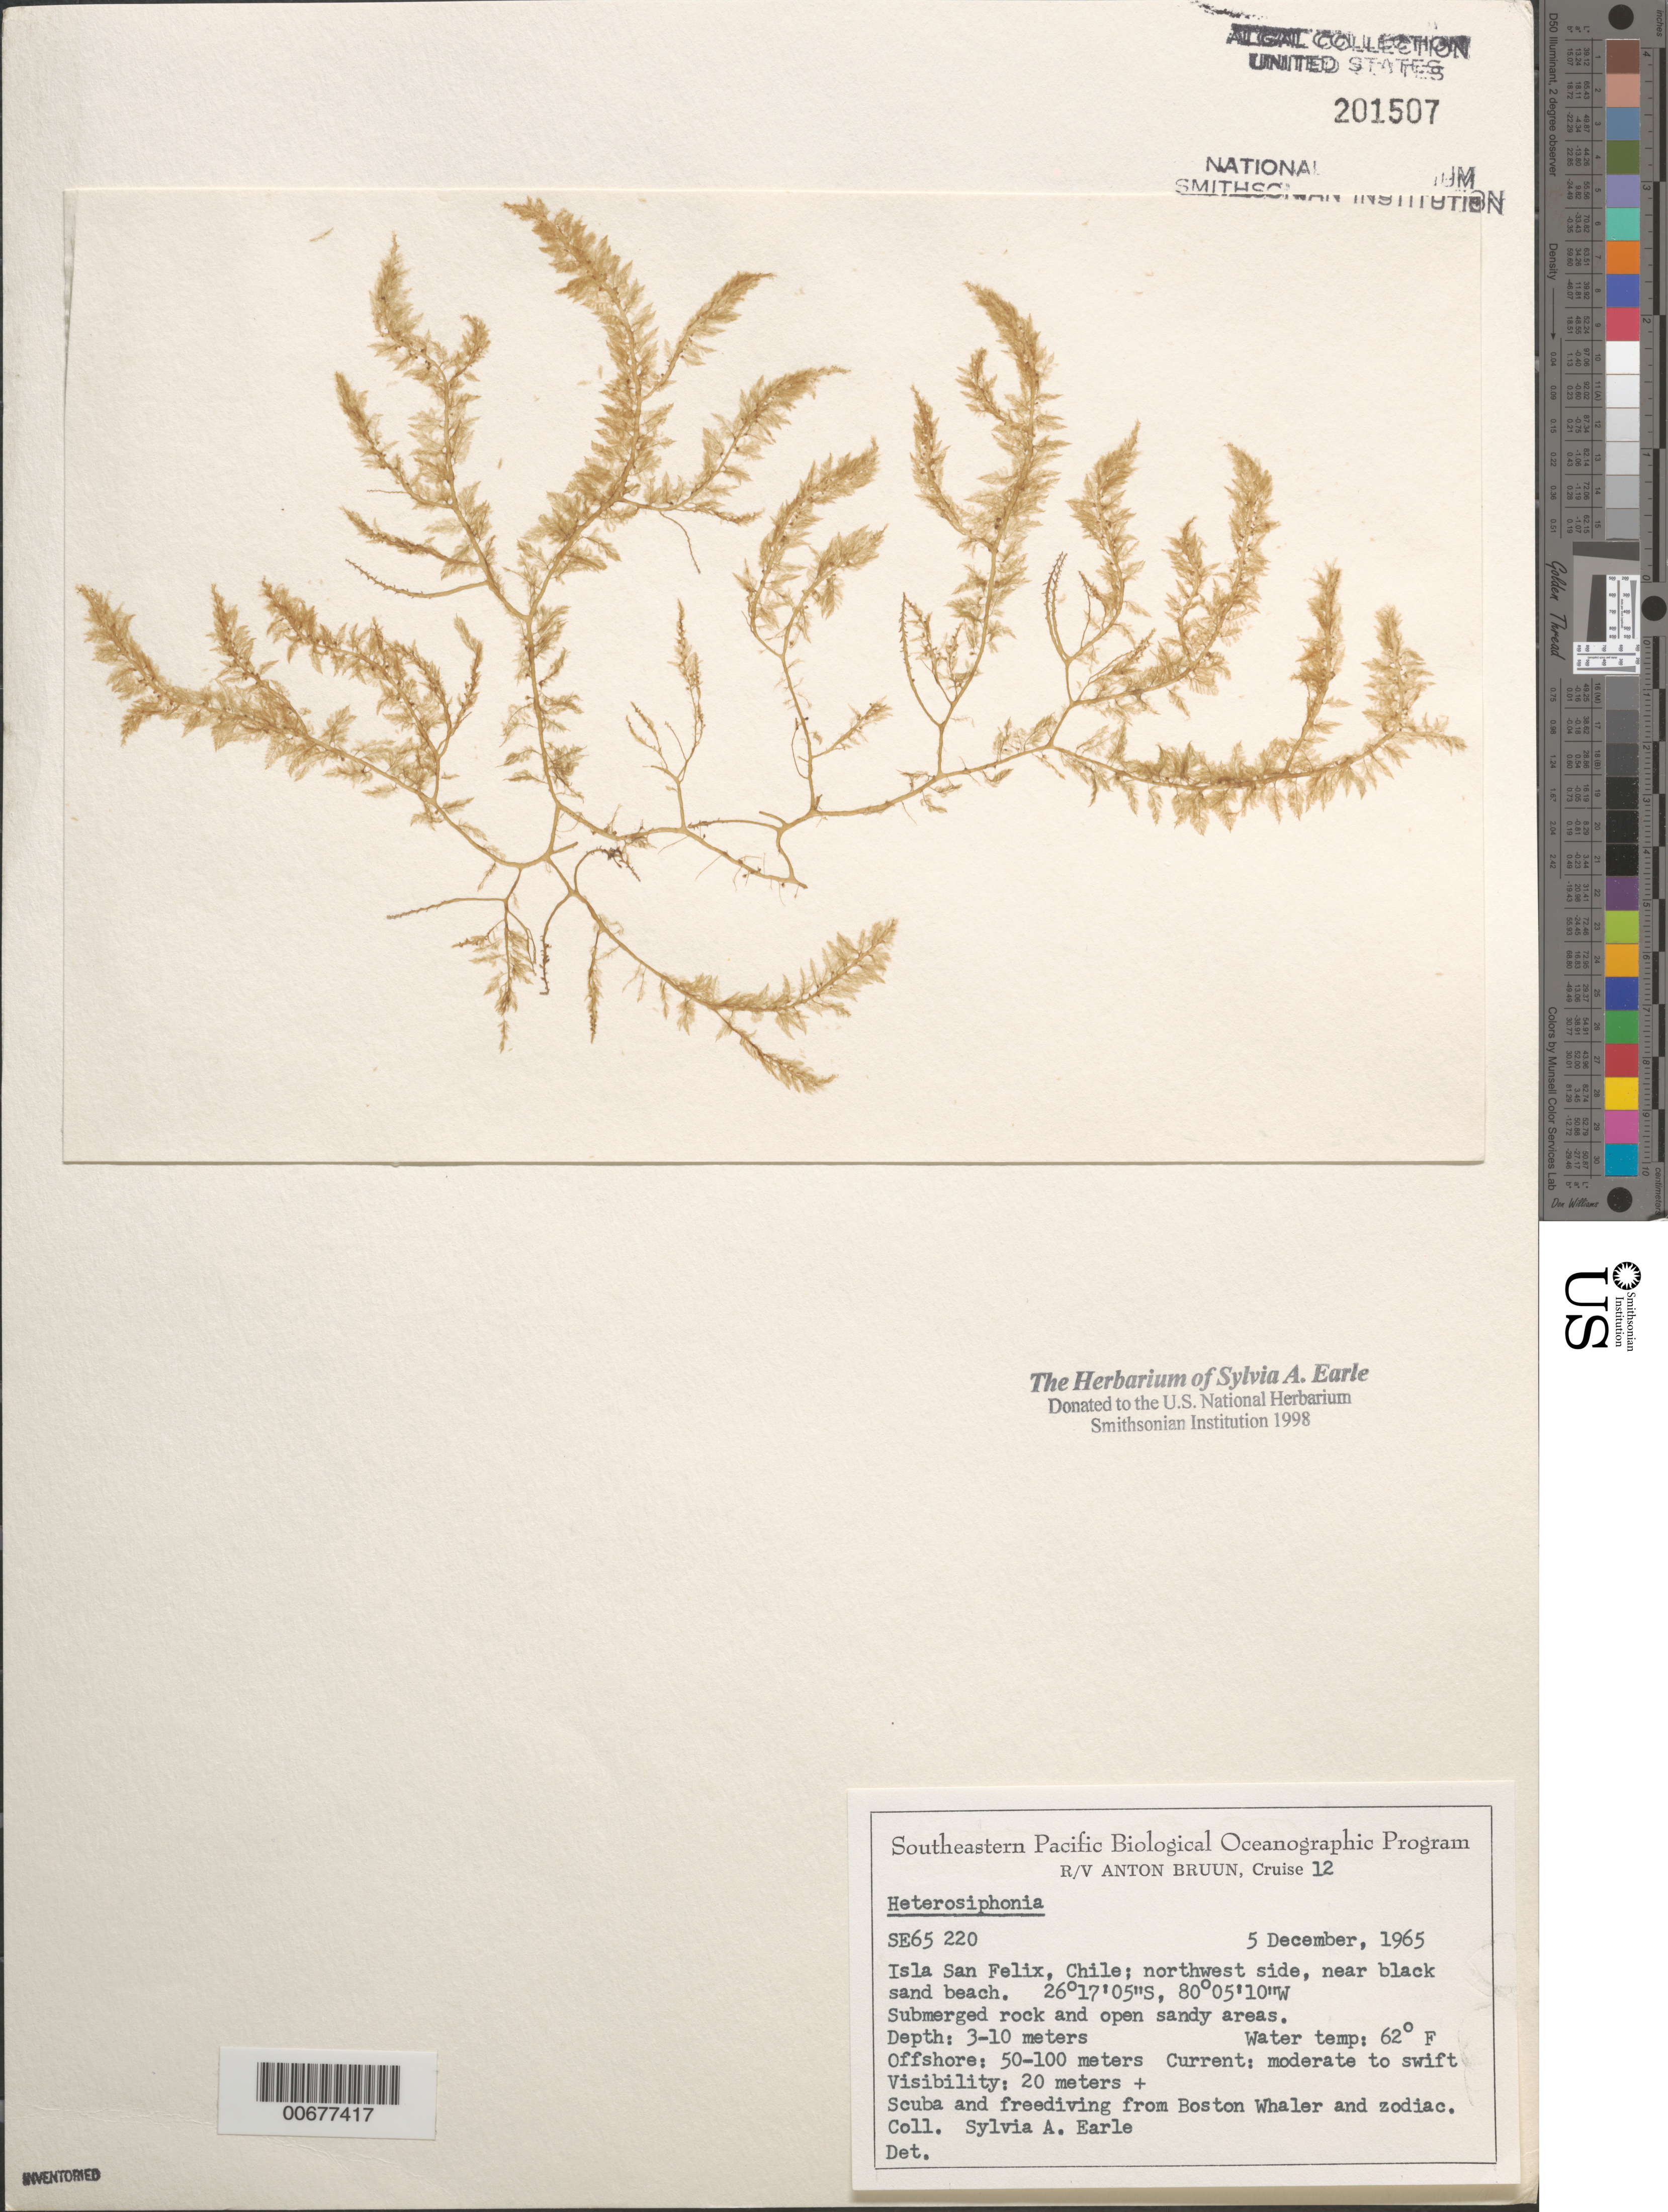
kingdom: Plantae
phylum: Rhodophyta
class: Florideophyceae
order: Ceramiales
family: Dasyaceae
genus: Heterosiphonia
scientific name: Heterosiphonia sp.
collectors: S. A. Earle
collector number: SE 65220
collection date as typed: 05 Dec 1965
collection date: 1965-12-05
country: Chile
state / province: Atacama (III)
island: Isla San Felix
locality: Near black sand beach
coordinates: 26 17' 05" S, 80 05' 10" W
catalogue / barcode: US 201507